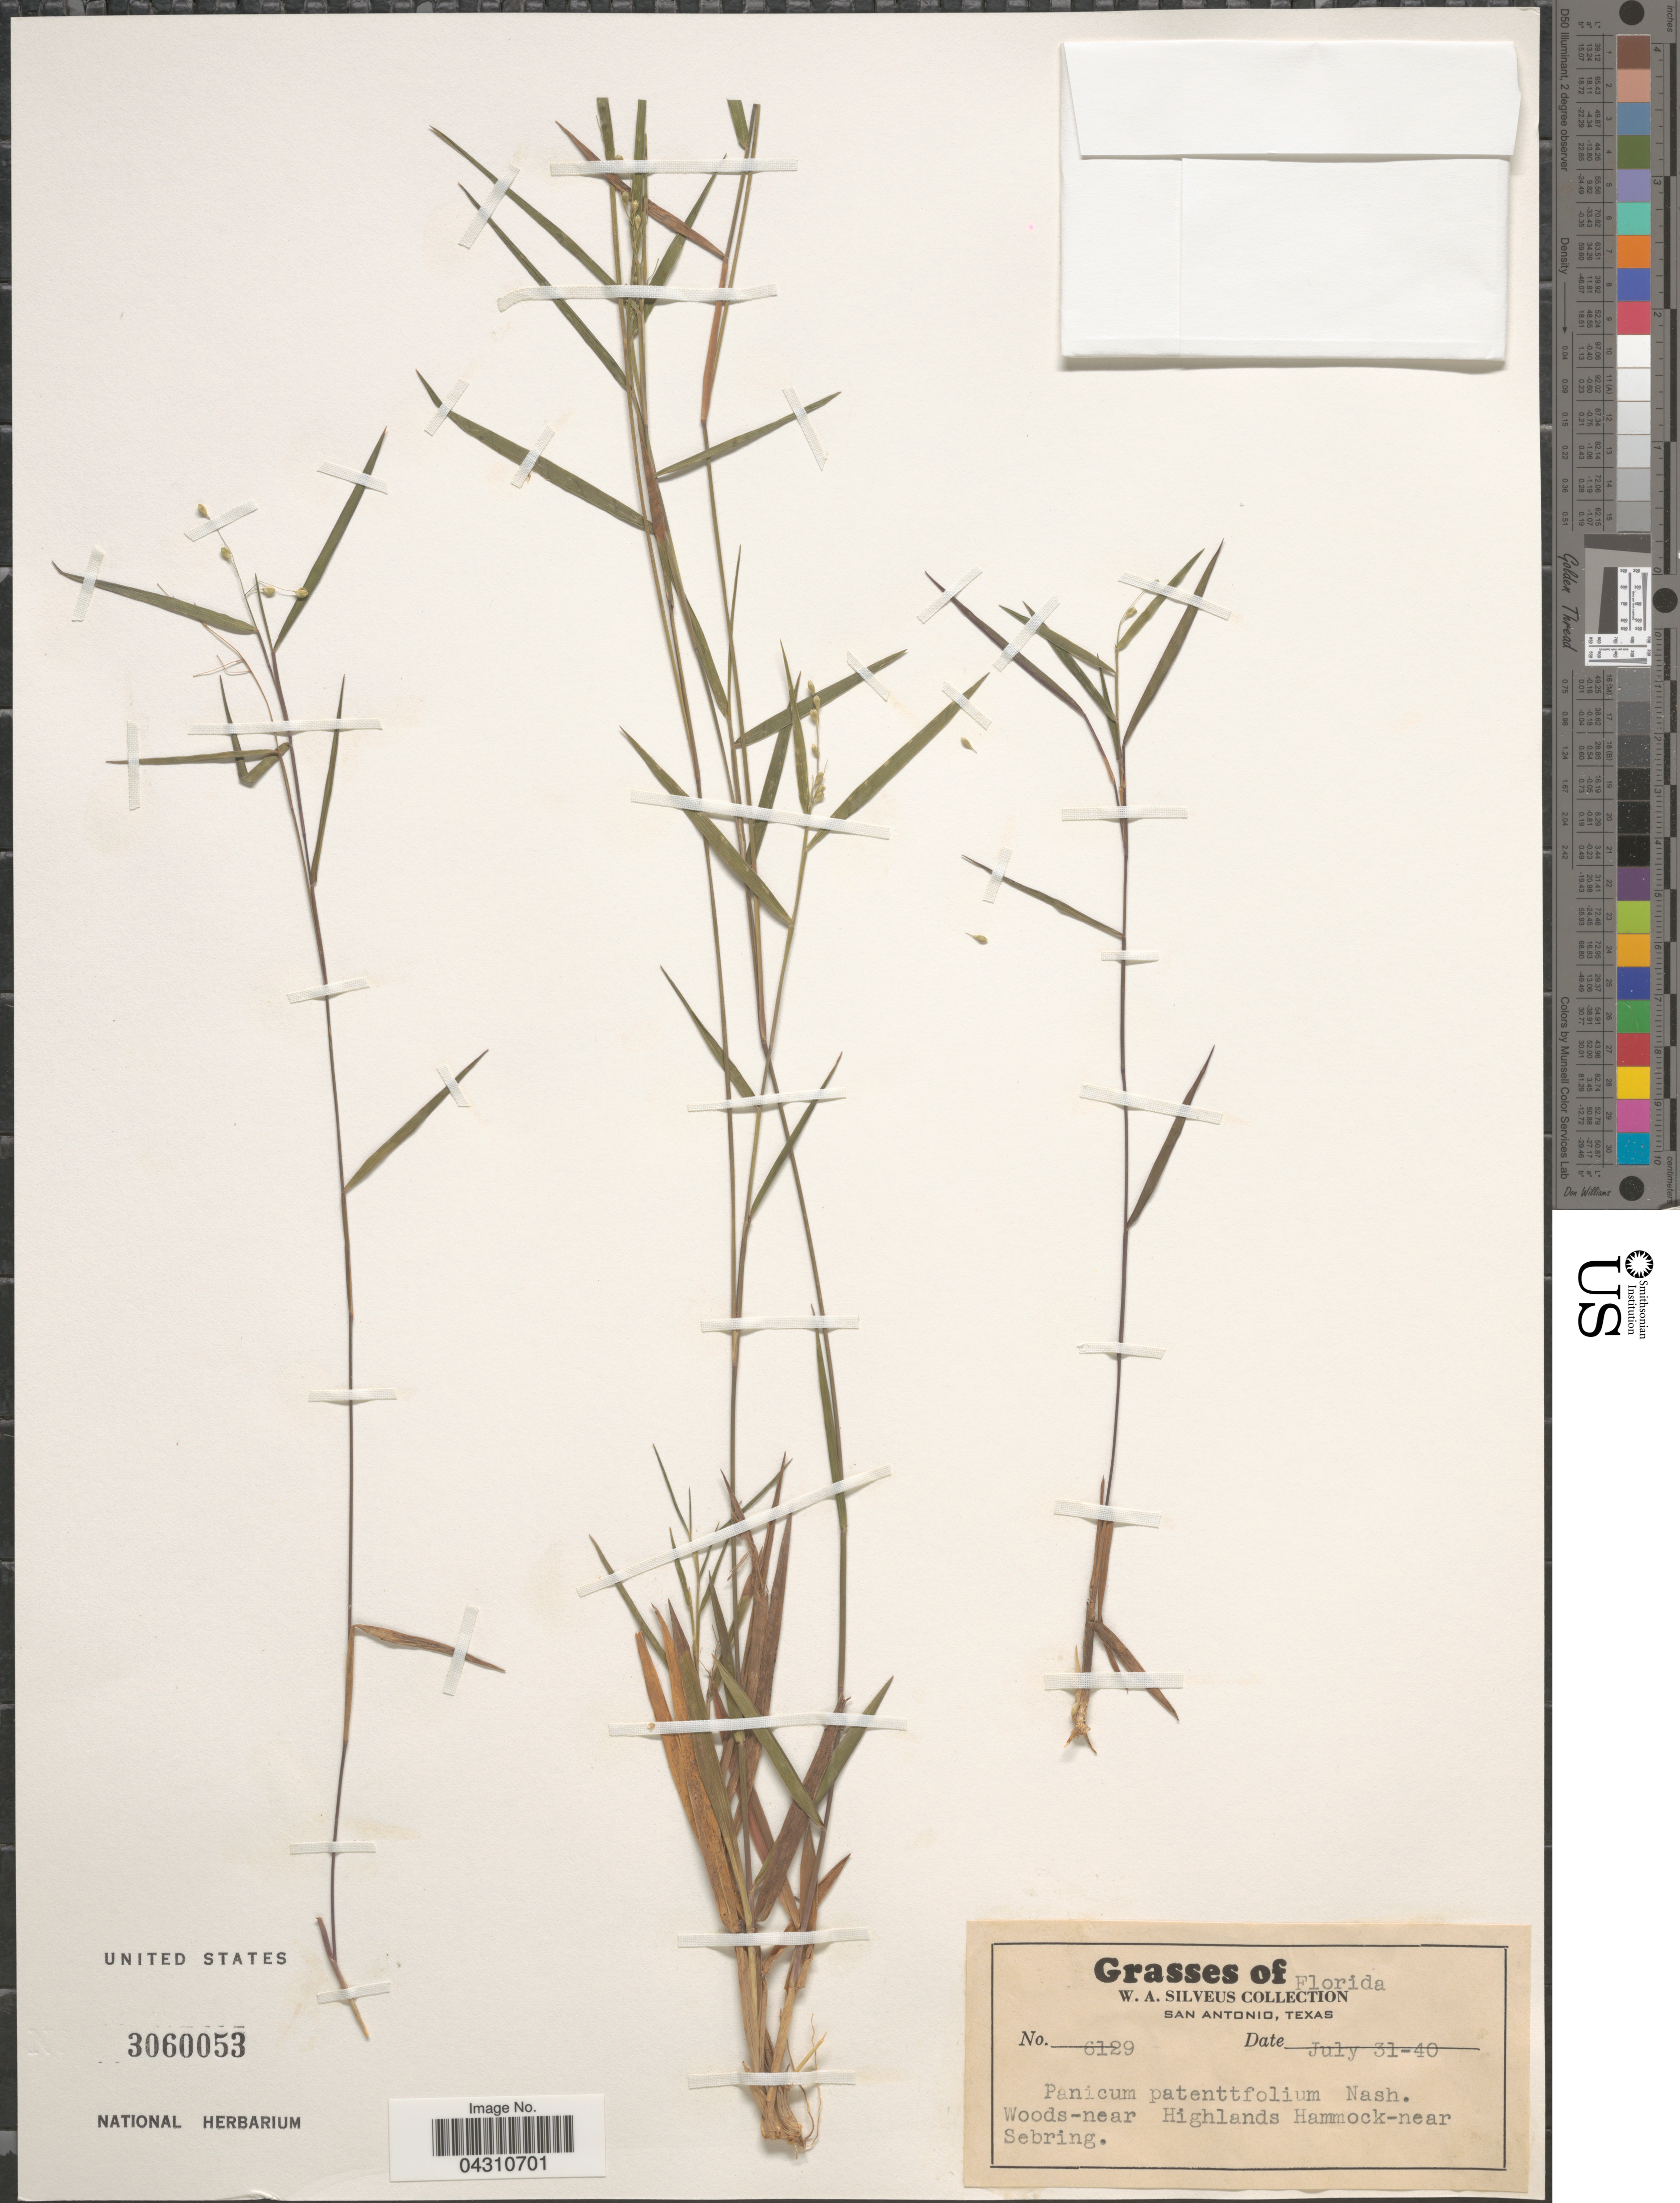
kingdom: Plantae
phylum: Tracheophyta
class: Liliopsida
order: Poales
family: Poaceae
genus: Dichanthelium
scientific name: Dichanthelium portoricense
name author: (Desv. ex Ham.) B.F. Hansen & Wunderlin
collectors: W. Silveus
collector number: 6129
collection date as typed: Transcribed d/m/y: 31/7/40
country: United States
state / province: Florida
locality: Woods-near Highlands Hammock-near Sebring.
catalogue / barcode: US 3060053